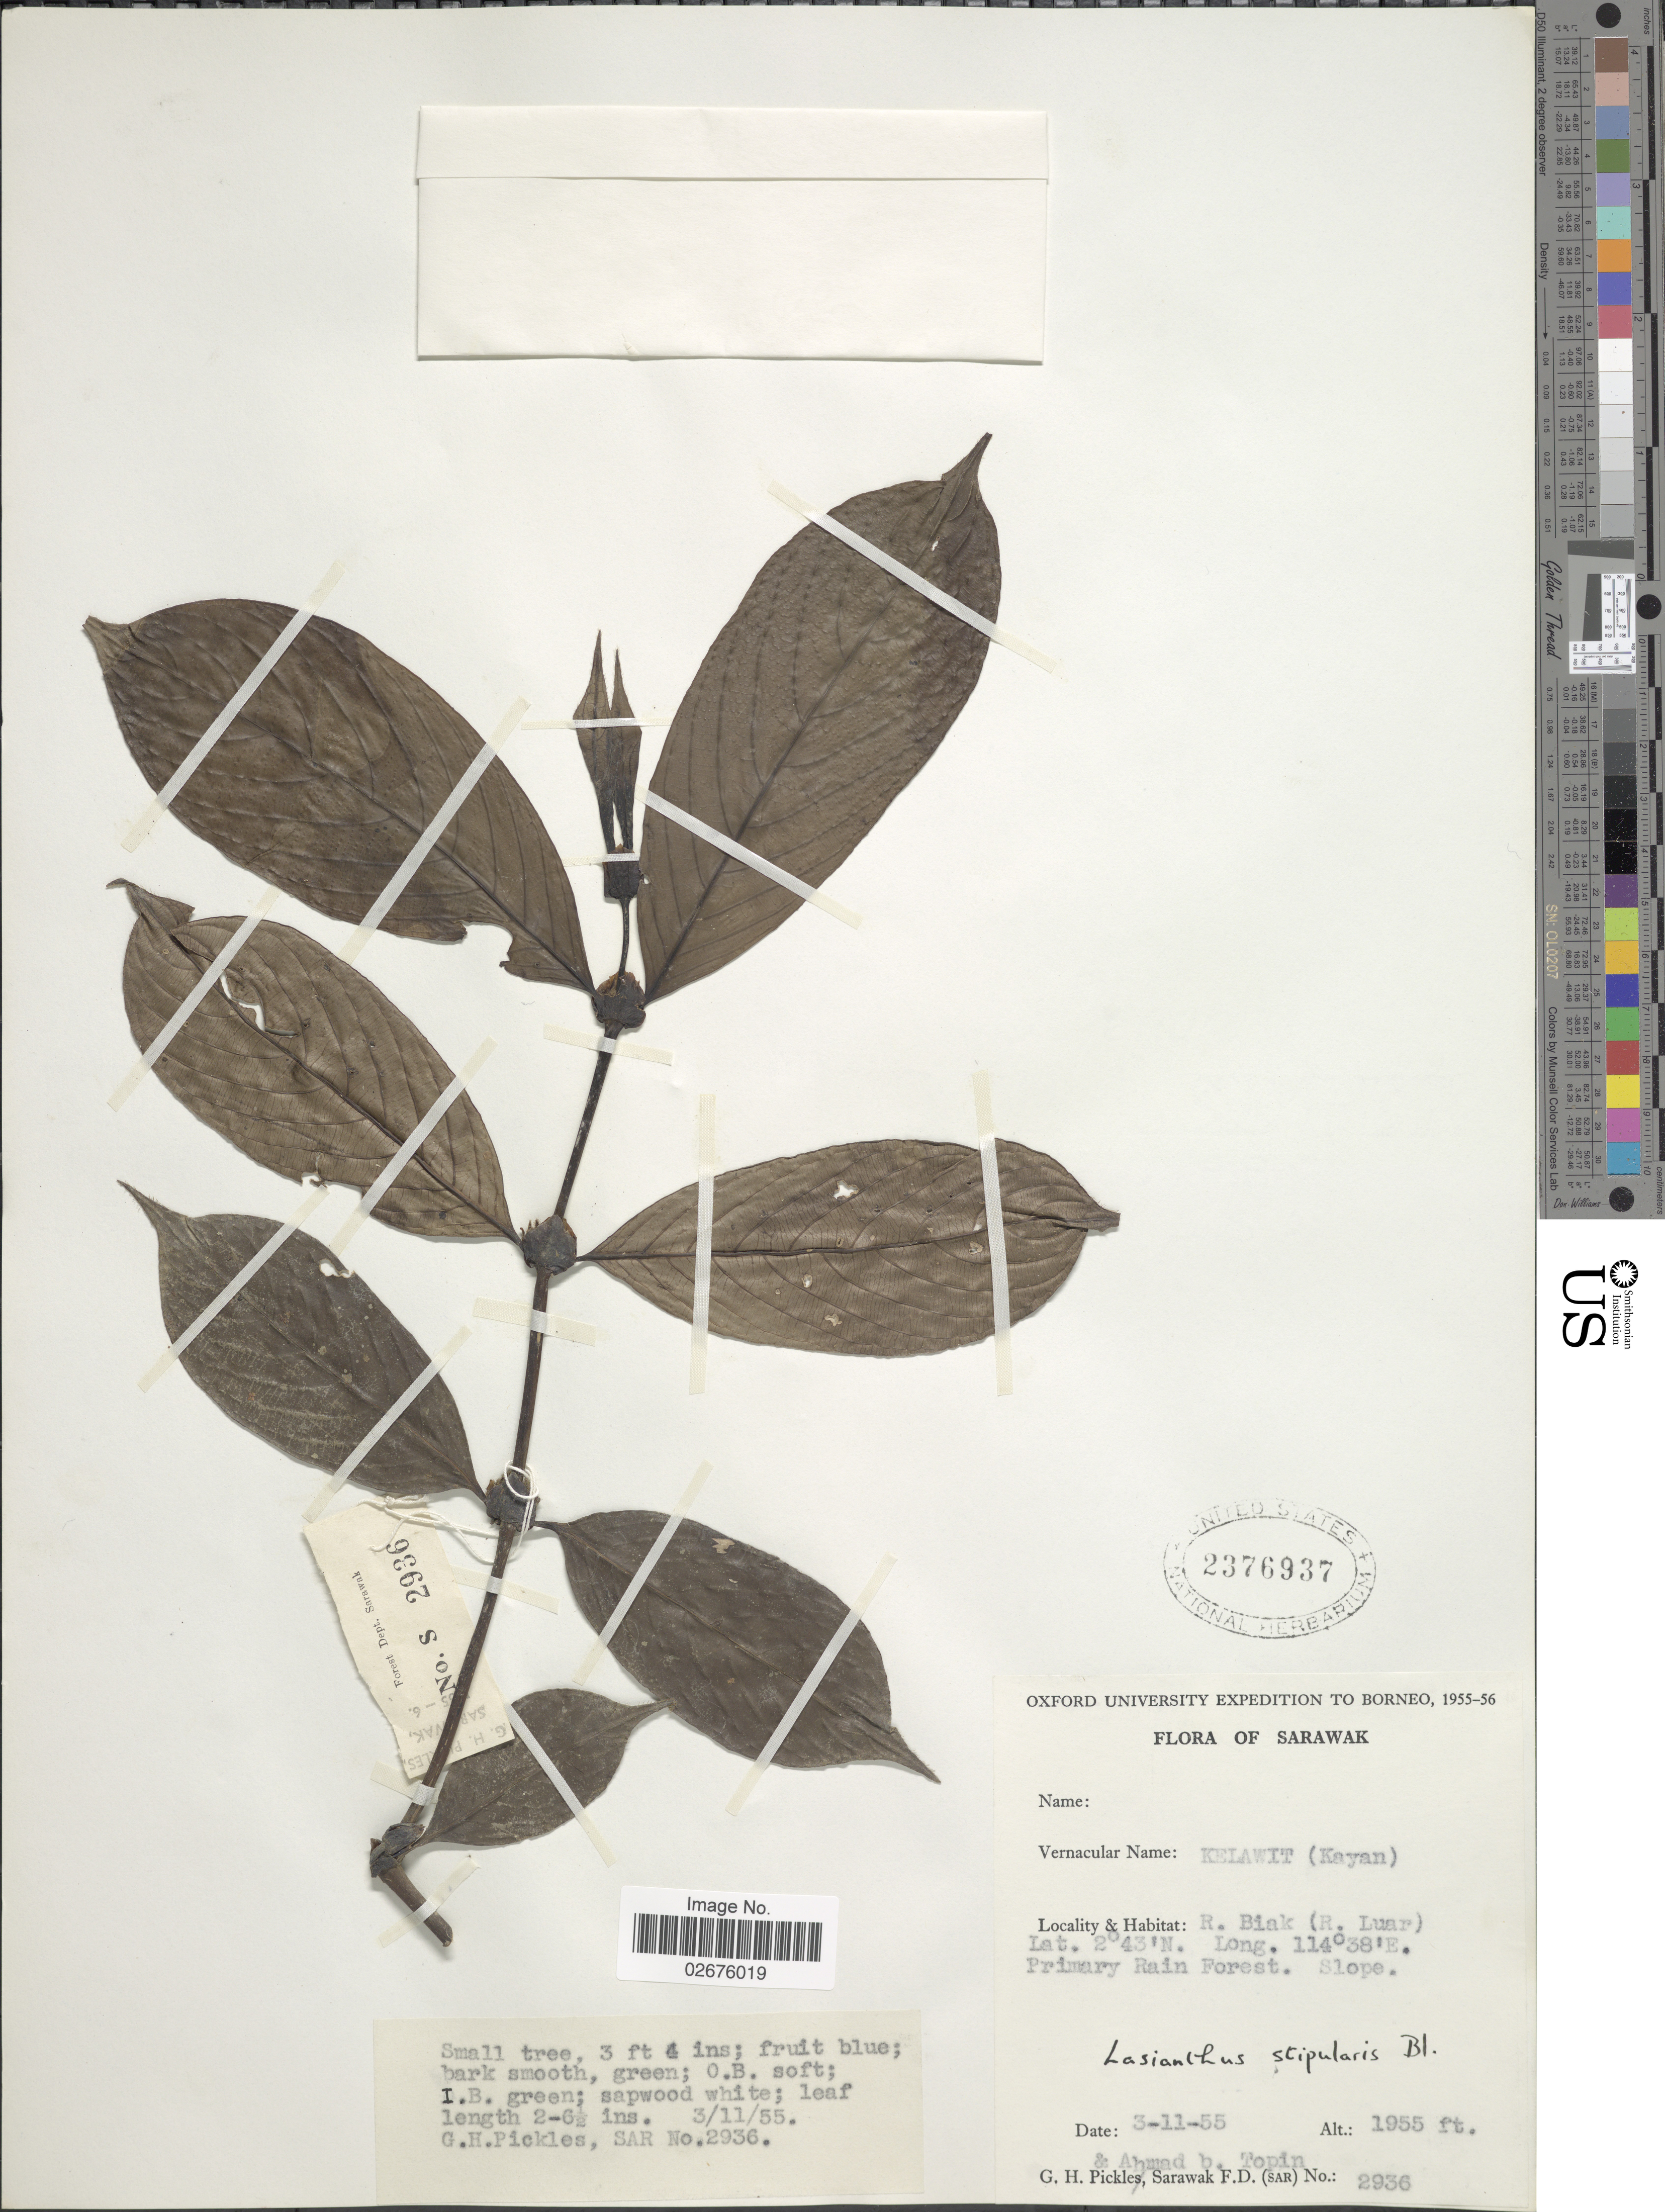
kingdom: Plantae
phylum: Tracheophyta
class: Magnoliopsida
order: Gentianales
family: Rubiaceae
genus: Lasianthus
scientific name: Lasianthus stipularis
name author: Blume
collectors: G. Pickles & Ahmad bin Topin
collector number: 2936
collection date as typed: Transcribed d/m/y: 3/11/55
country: Malaysia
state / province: Sarawak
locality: R. Bik (R. Luar)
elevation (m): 596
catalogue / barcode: US 2376937